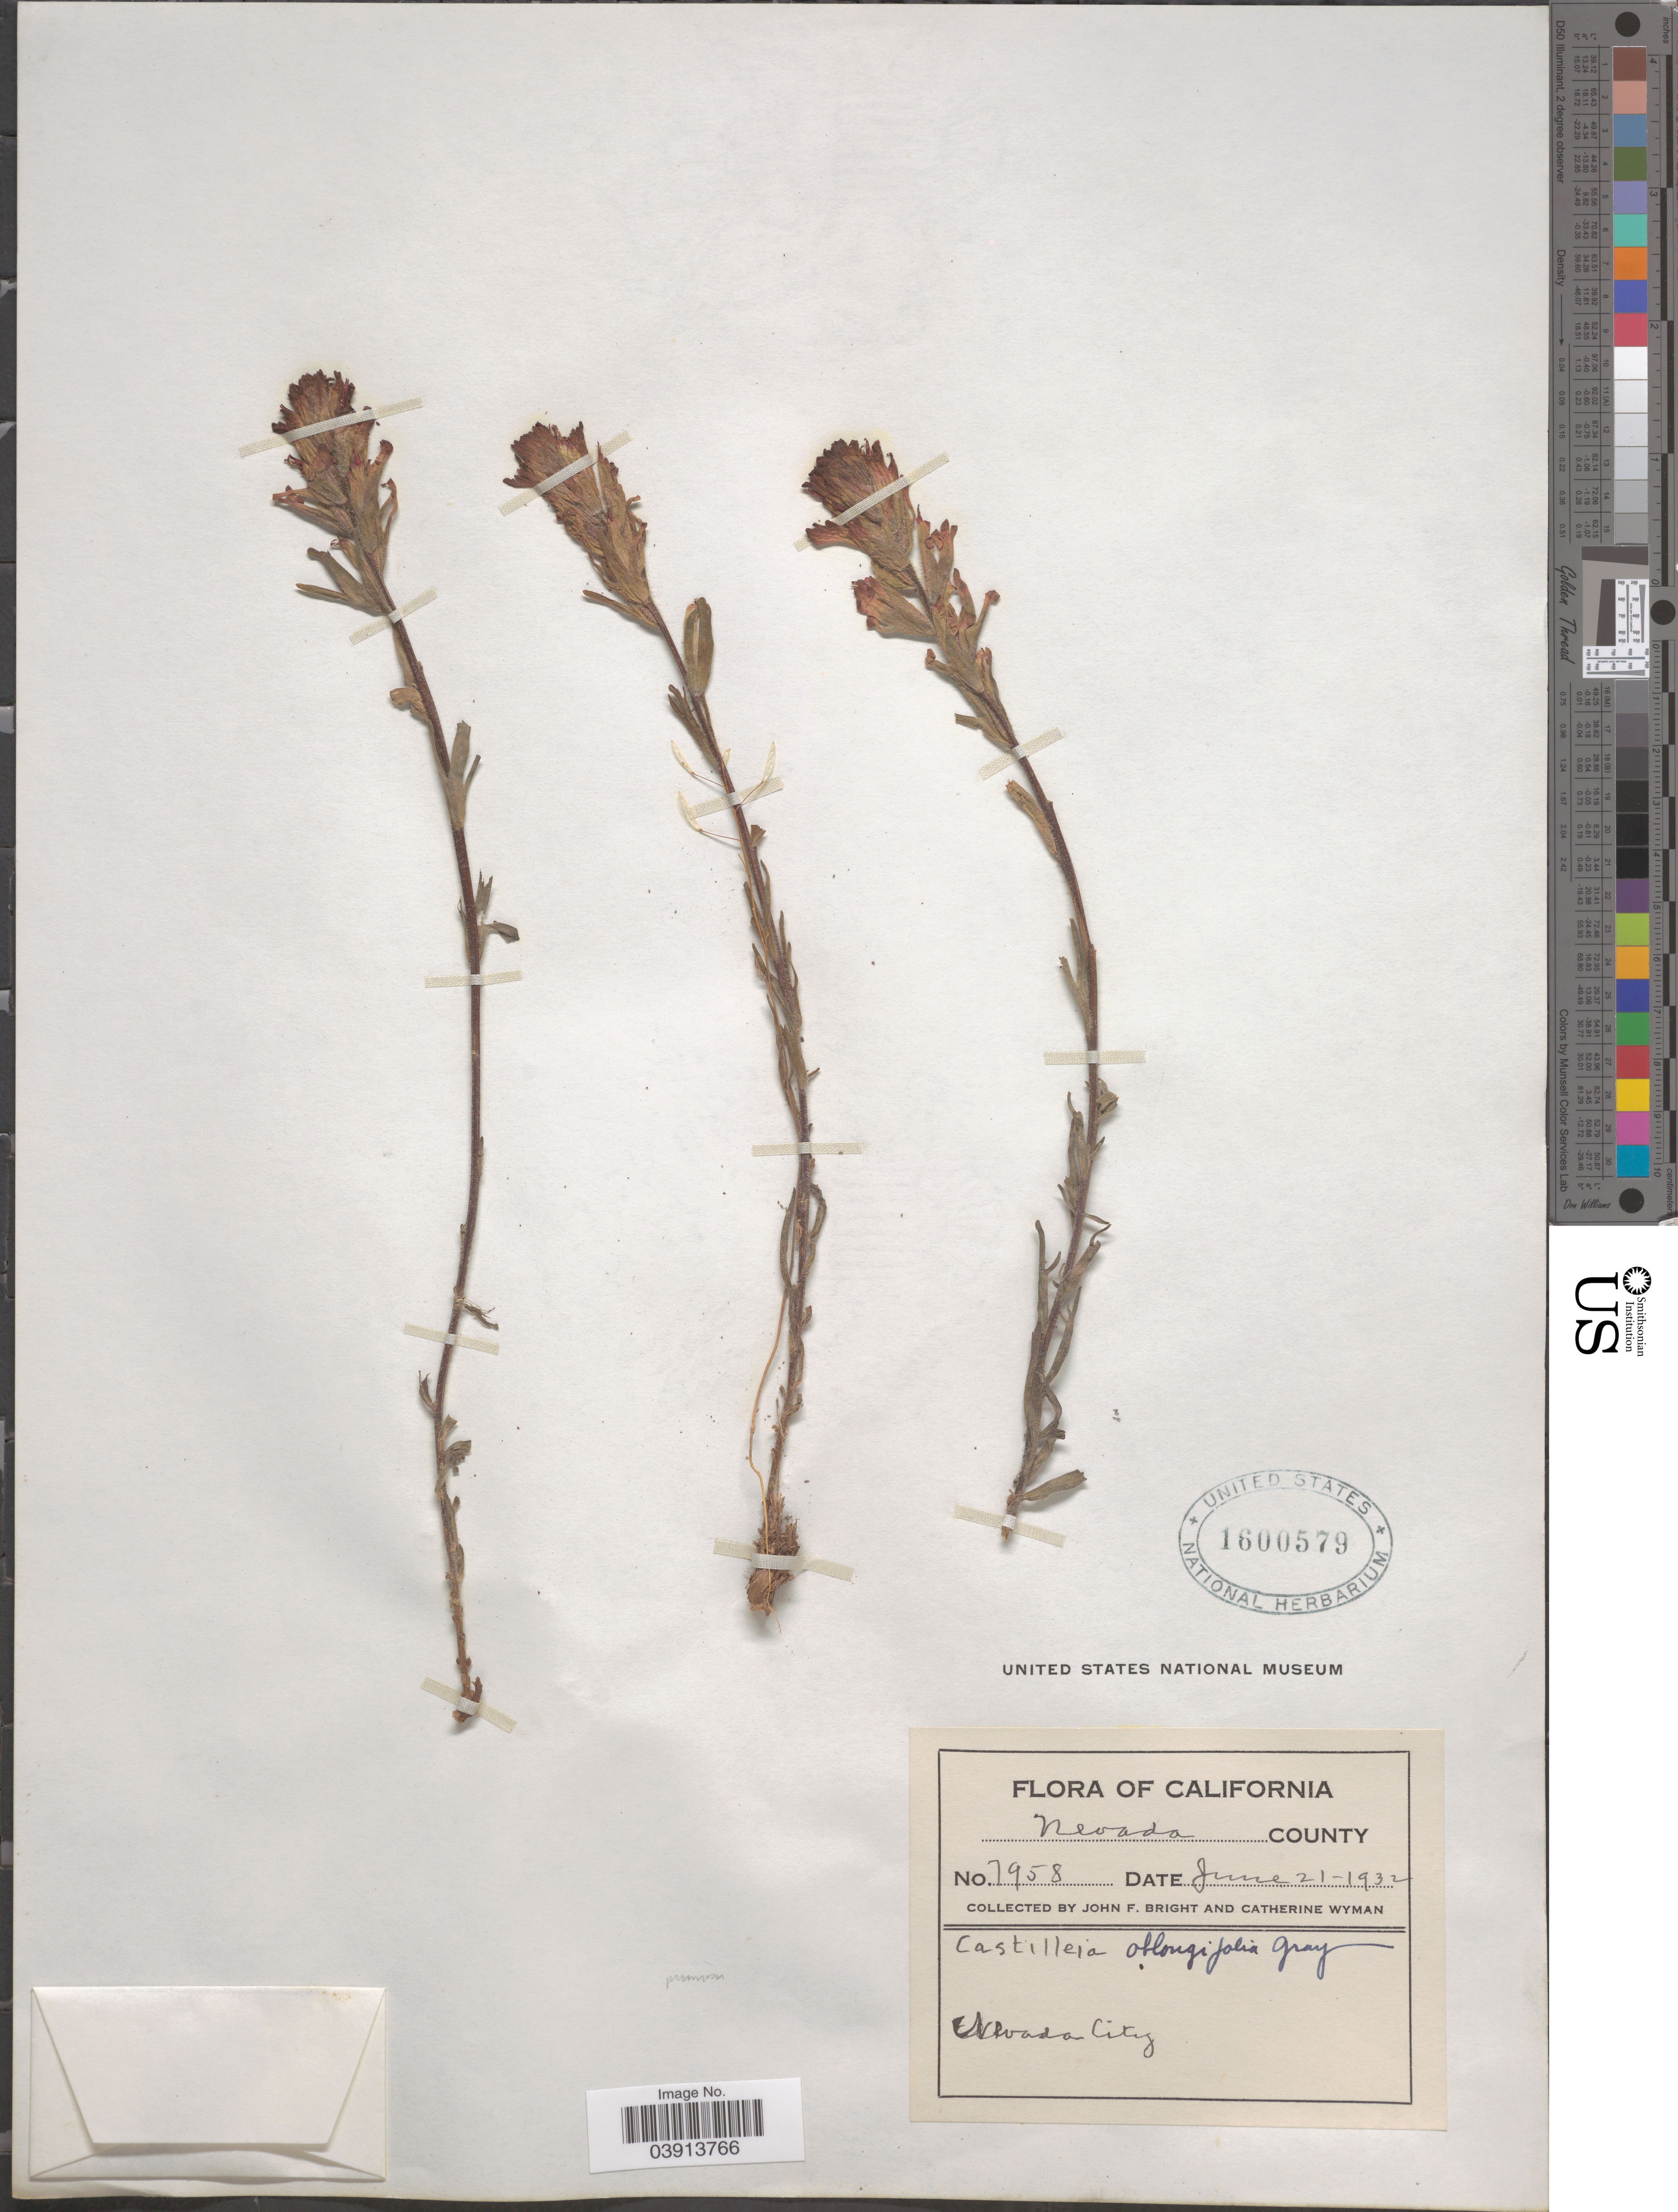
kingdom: Plantae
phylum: Tracheophyta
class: Magnoliopsida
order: Lamiales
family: Orobanchaceae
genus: Castilleja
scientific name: Castilleja pruinosa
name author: Fernald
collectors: J. Bright & C. Wyman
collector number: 7958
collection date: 1932-06-21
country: United States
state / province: California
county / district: Nevada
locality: Nevada County. Nevada City.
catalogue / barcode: US 1600579